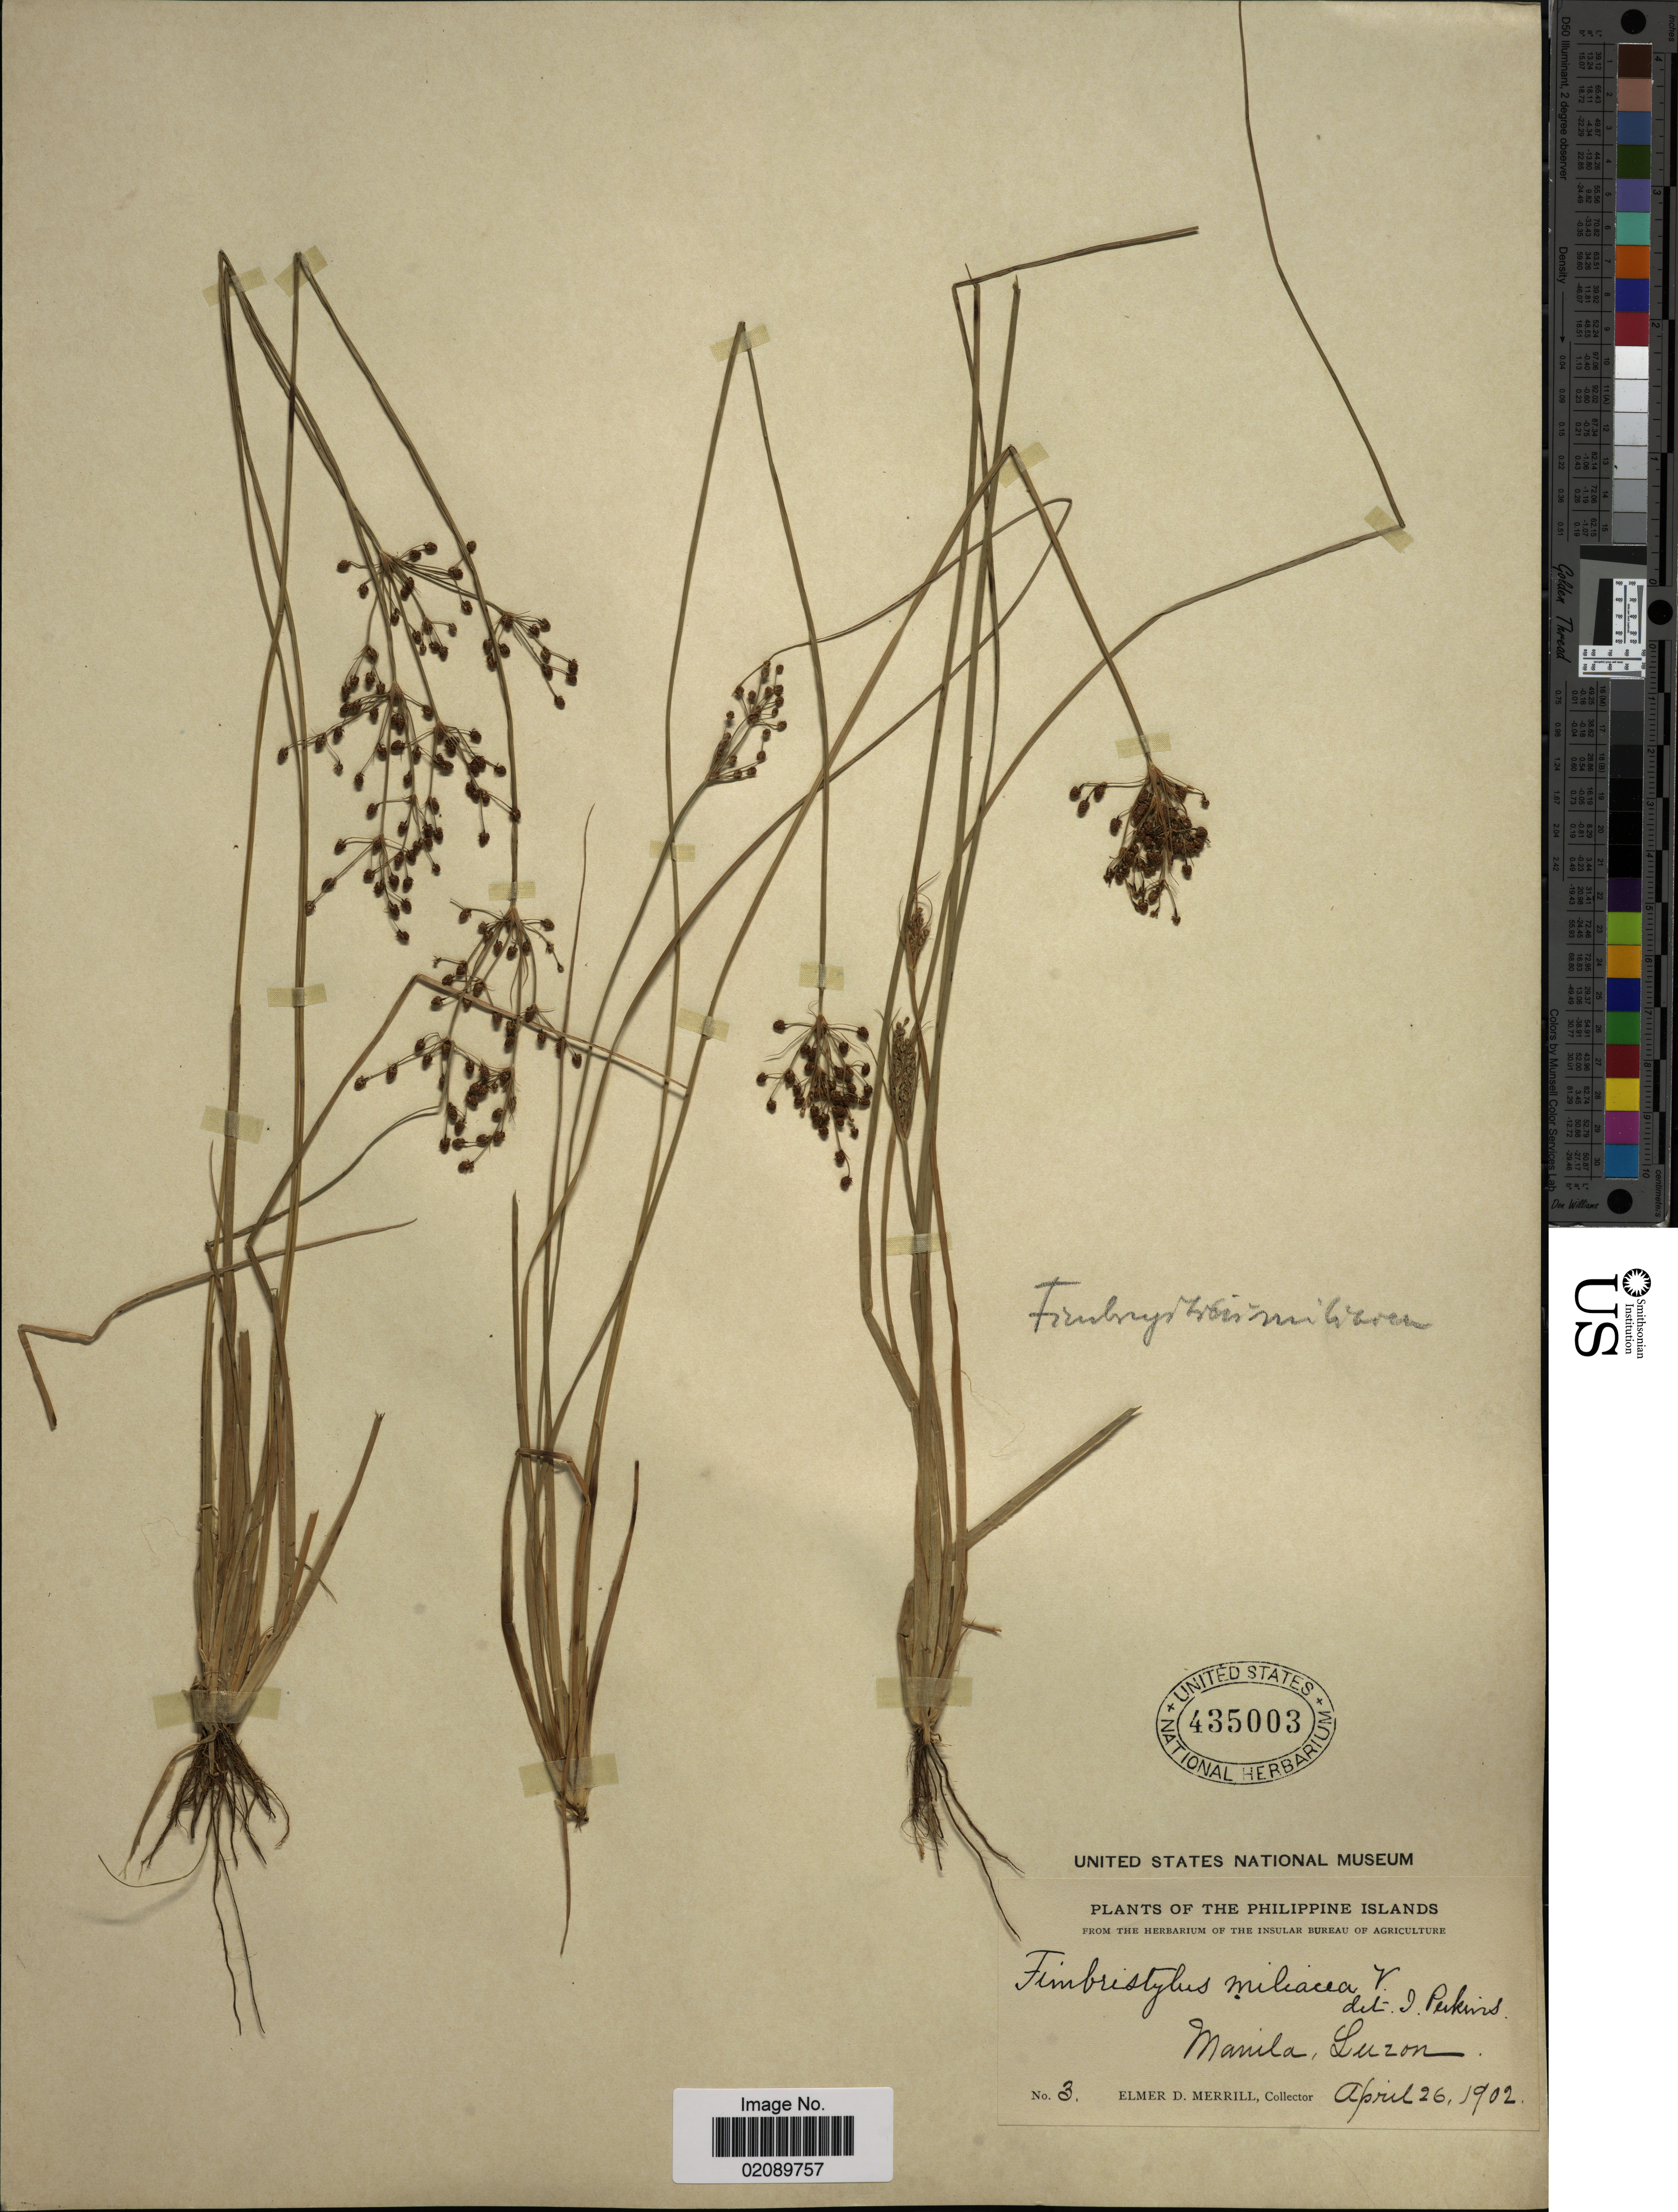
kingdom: Plantae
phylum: Tracheophyta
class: Liliopsida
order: Poales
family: Cyperaceae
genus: Fimbristylis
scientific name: Fimbristylis littoralis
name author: Gaudich.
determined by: Strong, M. T., (US), Smithsonian Institution - National Museum of Natural History (UNITED STATES)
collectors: E. D. Merrill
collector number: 3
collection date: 1902-04-26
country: Philippines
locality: Philippine Islands, Manila, Luzon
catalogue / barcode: US 435003